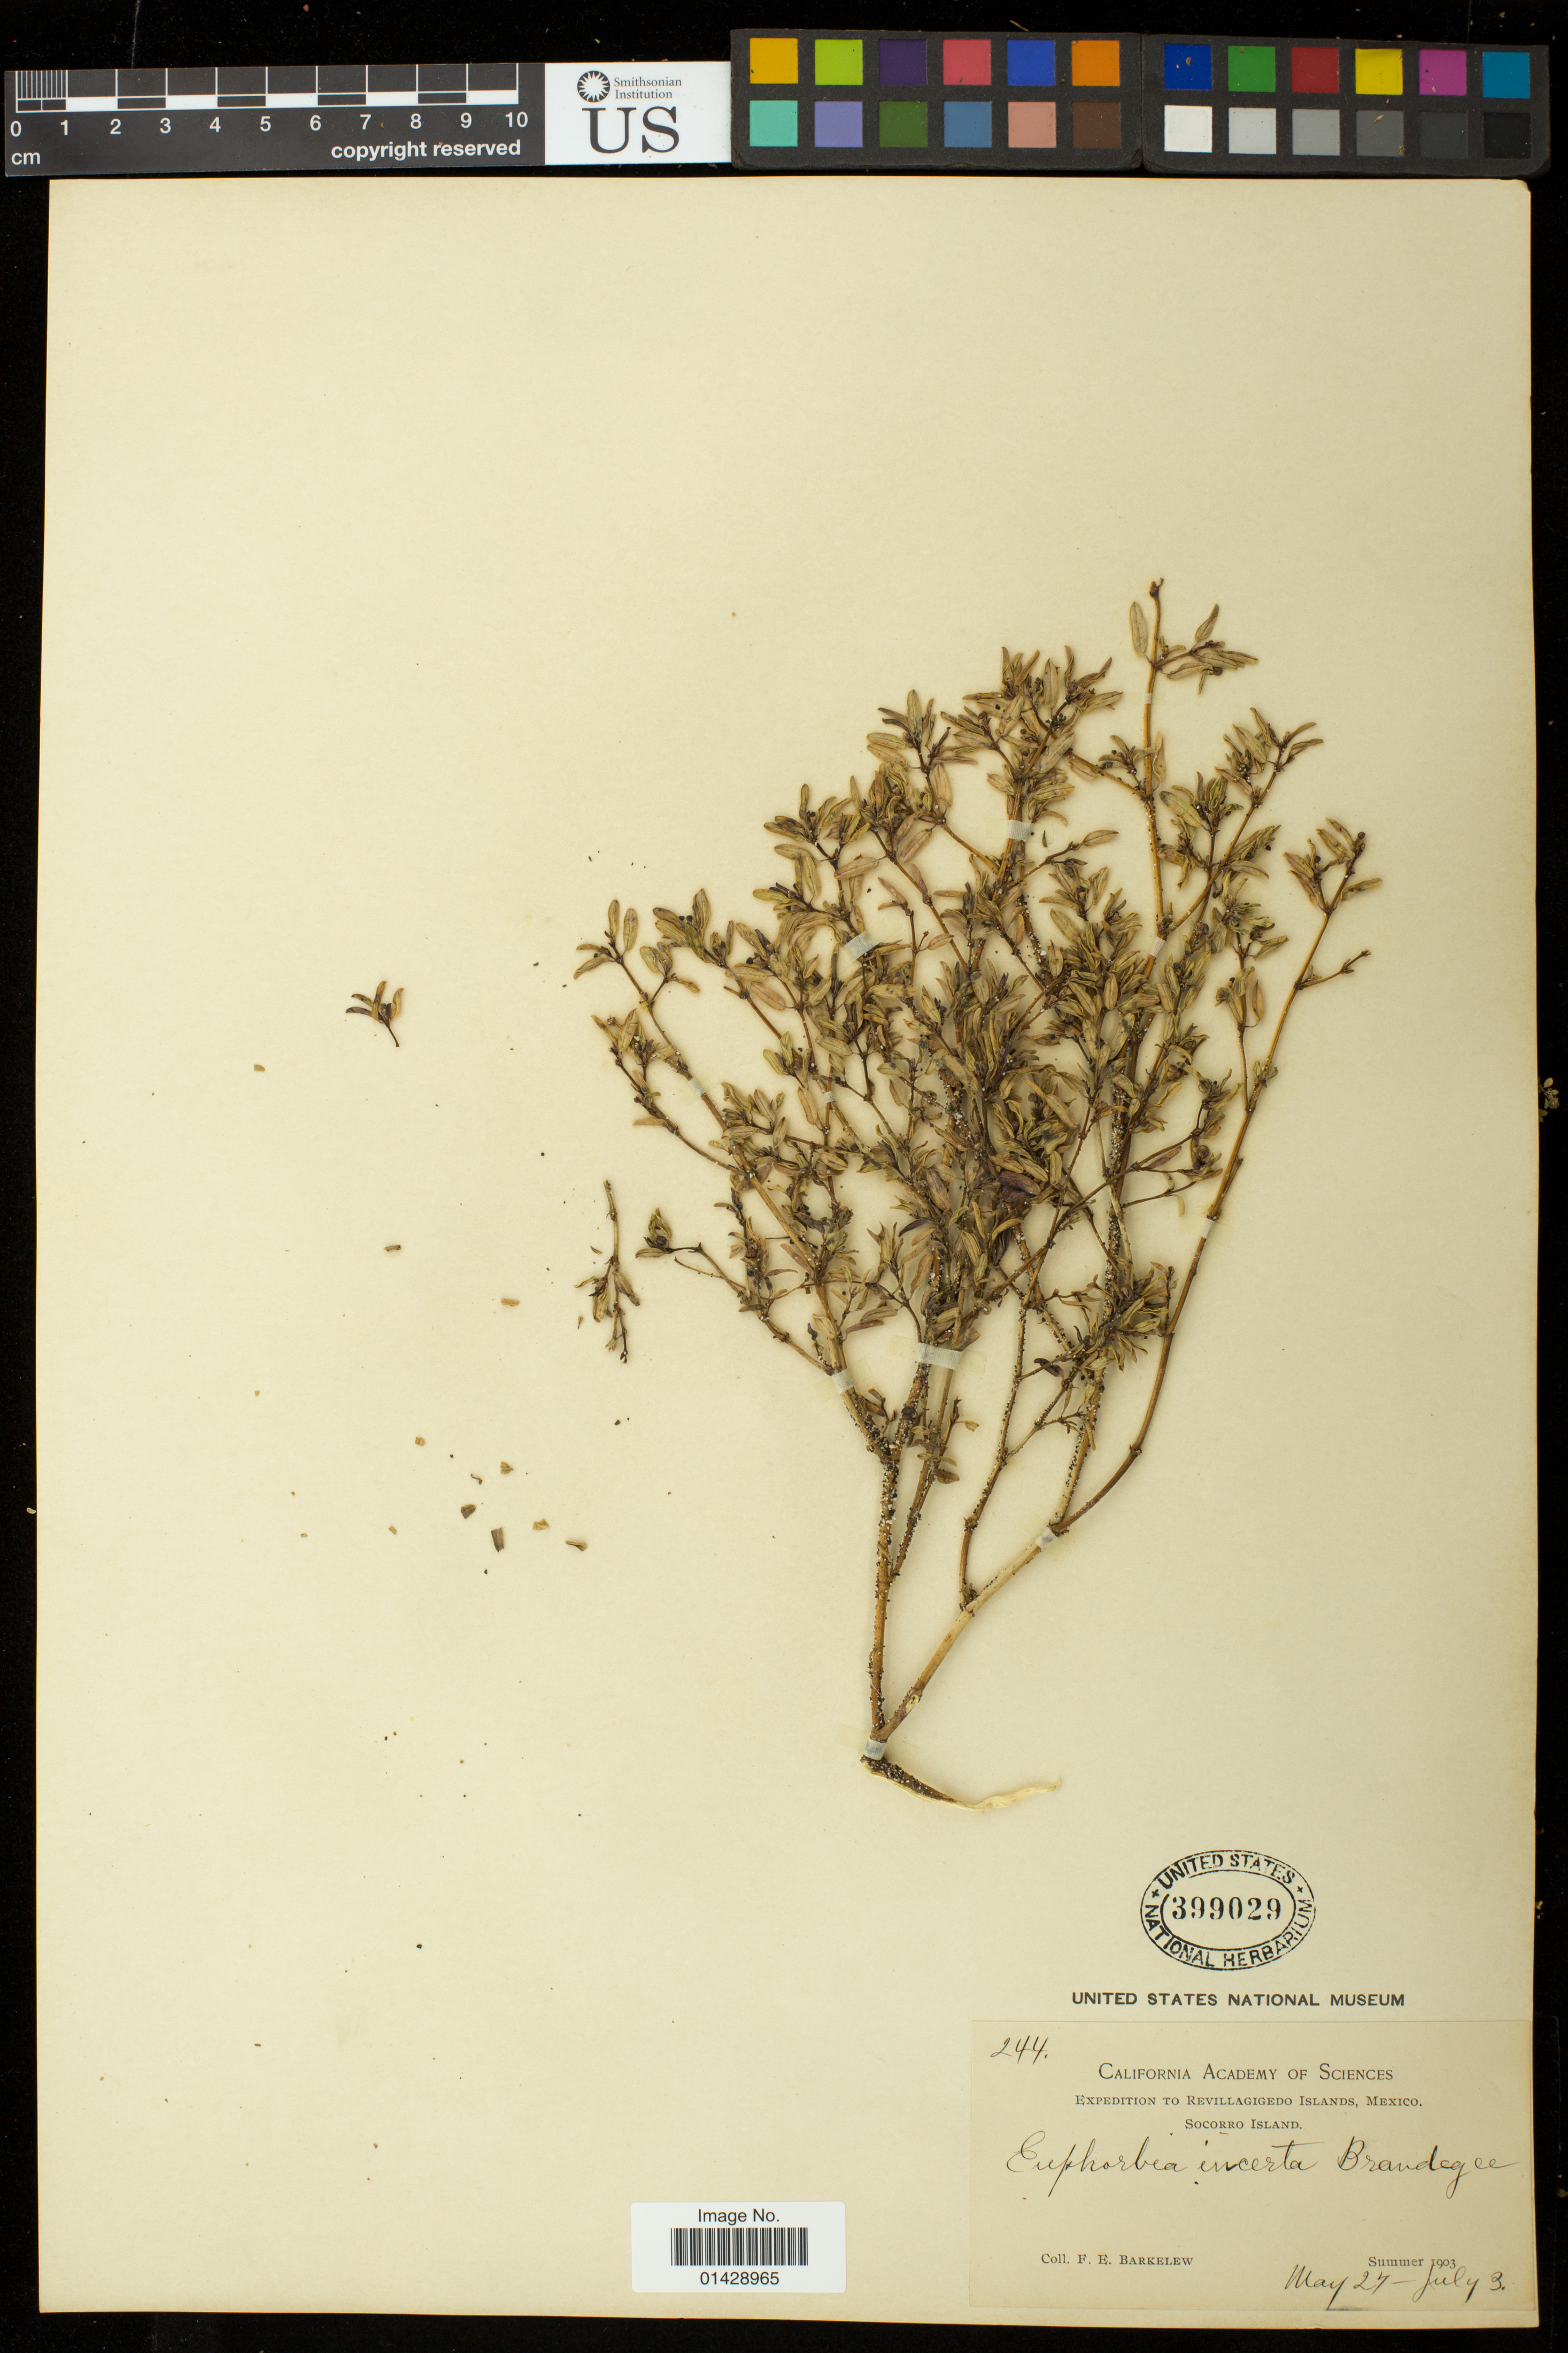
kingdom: Plantae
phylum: Tracheophyta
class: Magnoliopsida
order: Malpighiales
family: Euphorbiaceae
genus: Euphorbia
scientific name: Euphorbia incerta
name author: Brandegee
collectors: F. Barkelew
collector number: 244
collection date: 1903-05-27/1903-07-03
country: Mexico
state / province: Colima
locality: Revillagigedo Islands, Socorro Island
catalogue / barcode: US 399029